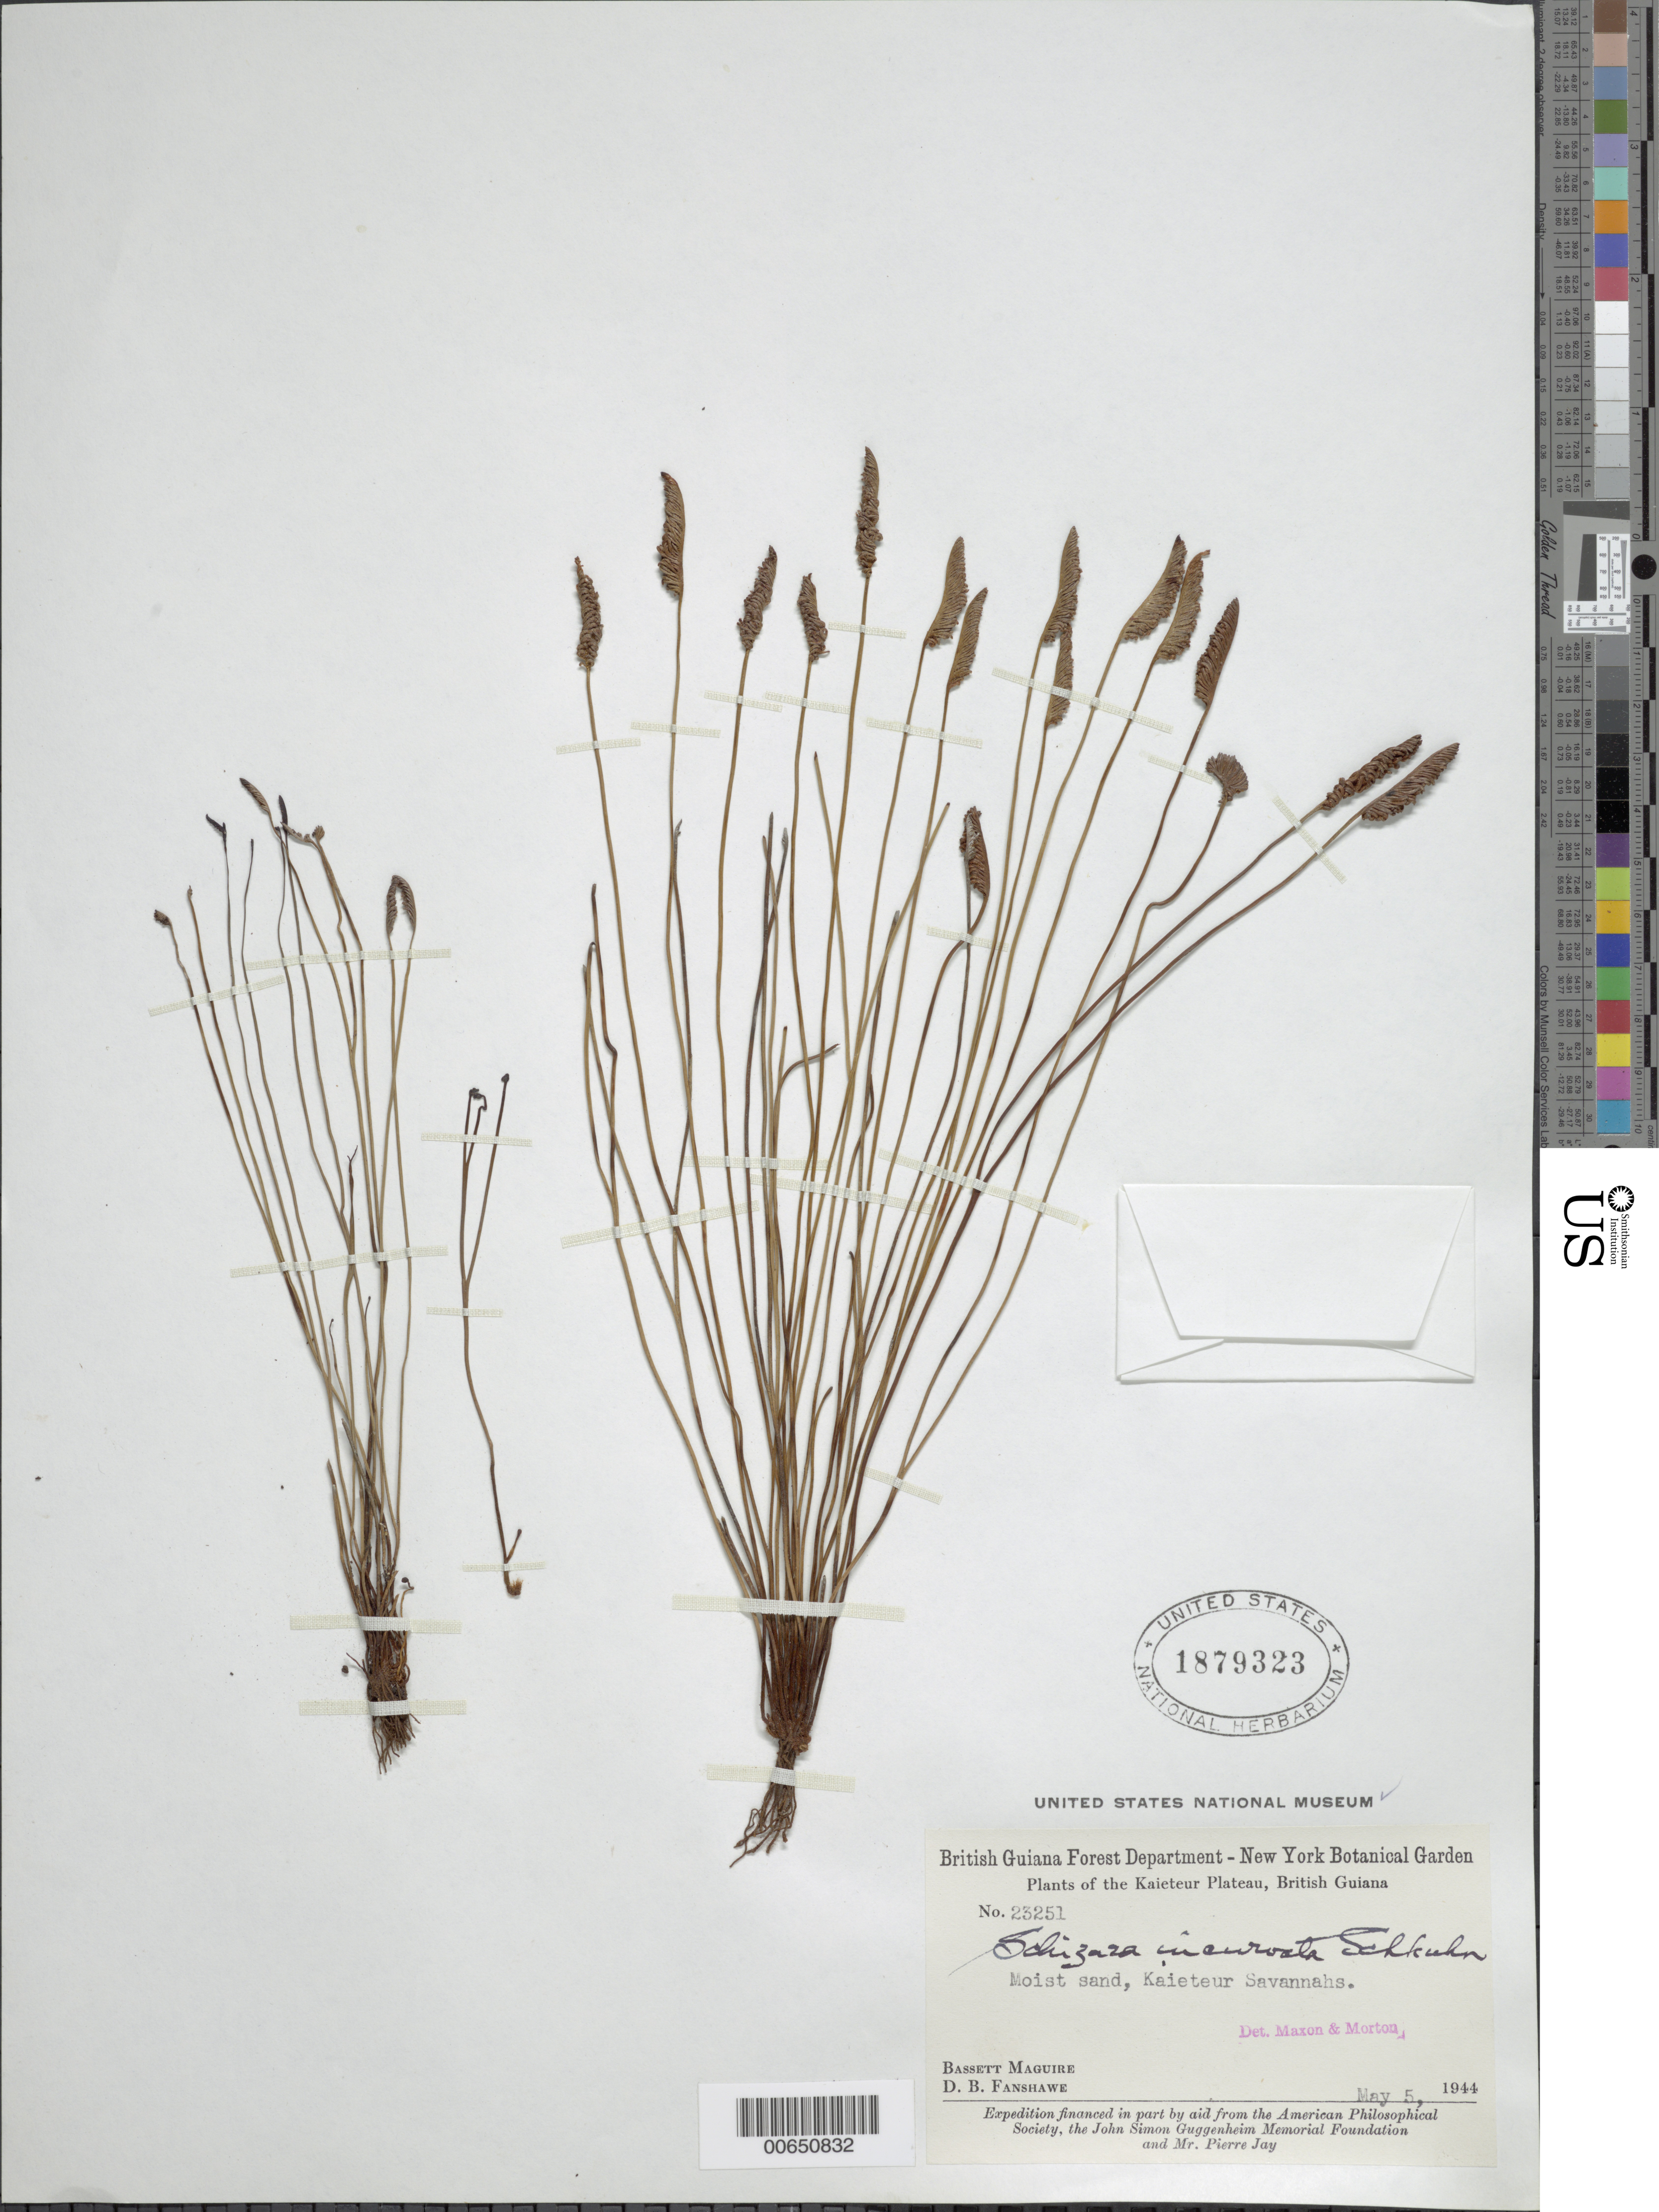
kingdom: Plantae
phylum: Tracheophyta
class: Polypodiopsida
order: Schizaeales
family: Schizaeaceae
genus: Schizaea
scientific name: Schizaea incurvata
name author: Schkuhr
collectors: B. Maguire & D. B. Fanshawe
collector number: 23251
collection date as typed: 5-May-44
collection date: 1944-05-05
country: Guyana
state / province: Potaro-Siparuni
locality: Kaieteur Plateau, Potaro River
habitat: Moist sand savannas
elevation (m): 300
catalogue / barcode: US 1879323